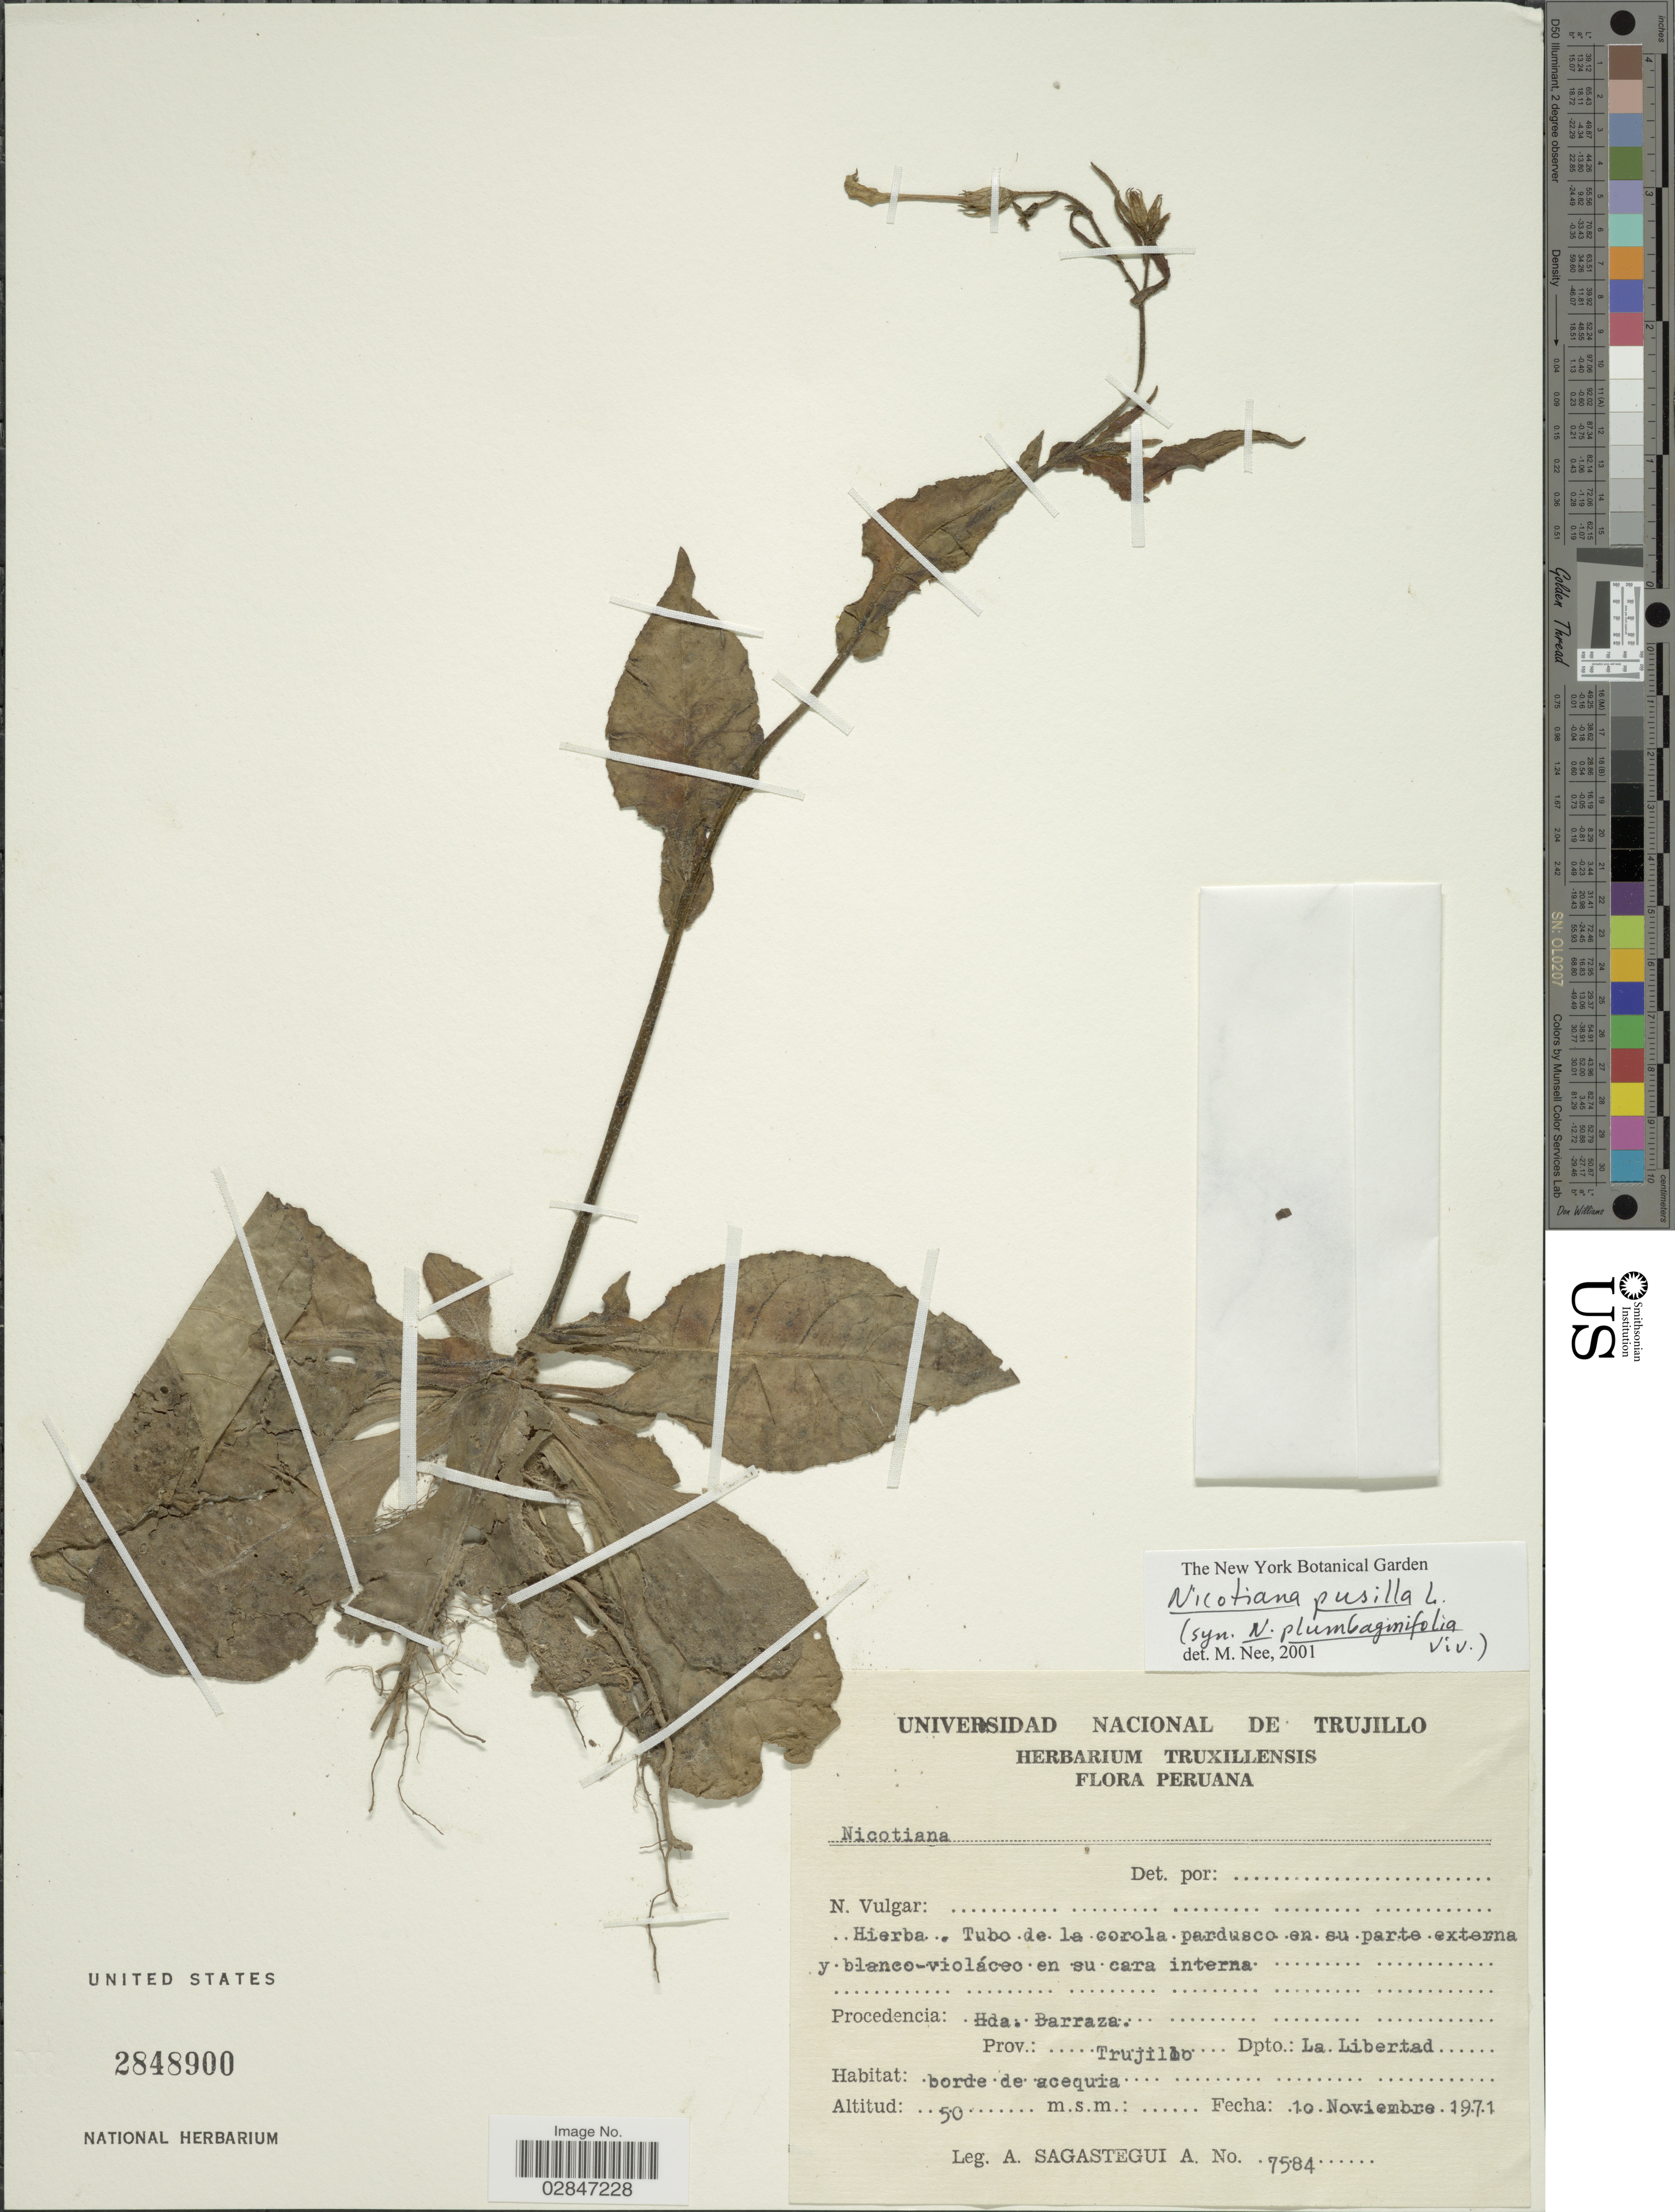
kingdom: Plantae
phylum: Tracheophyta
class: Magnoliopsida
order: Solanales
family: Solanaceae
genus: Nicotiana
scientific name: Nicotiana plumbaginifolia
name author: Viv.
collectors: A. Sagástegui A.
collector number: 7584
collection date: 1971-11-10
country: Peru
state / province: La Libertad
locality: Procedencia: Hda. Barraza, Prov.: Trujillo, Dpto. La Libertad.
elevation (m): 50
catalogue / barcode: US 2848900